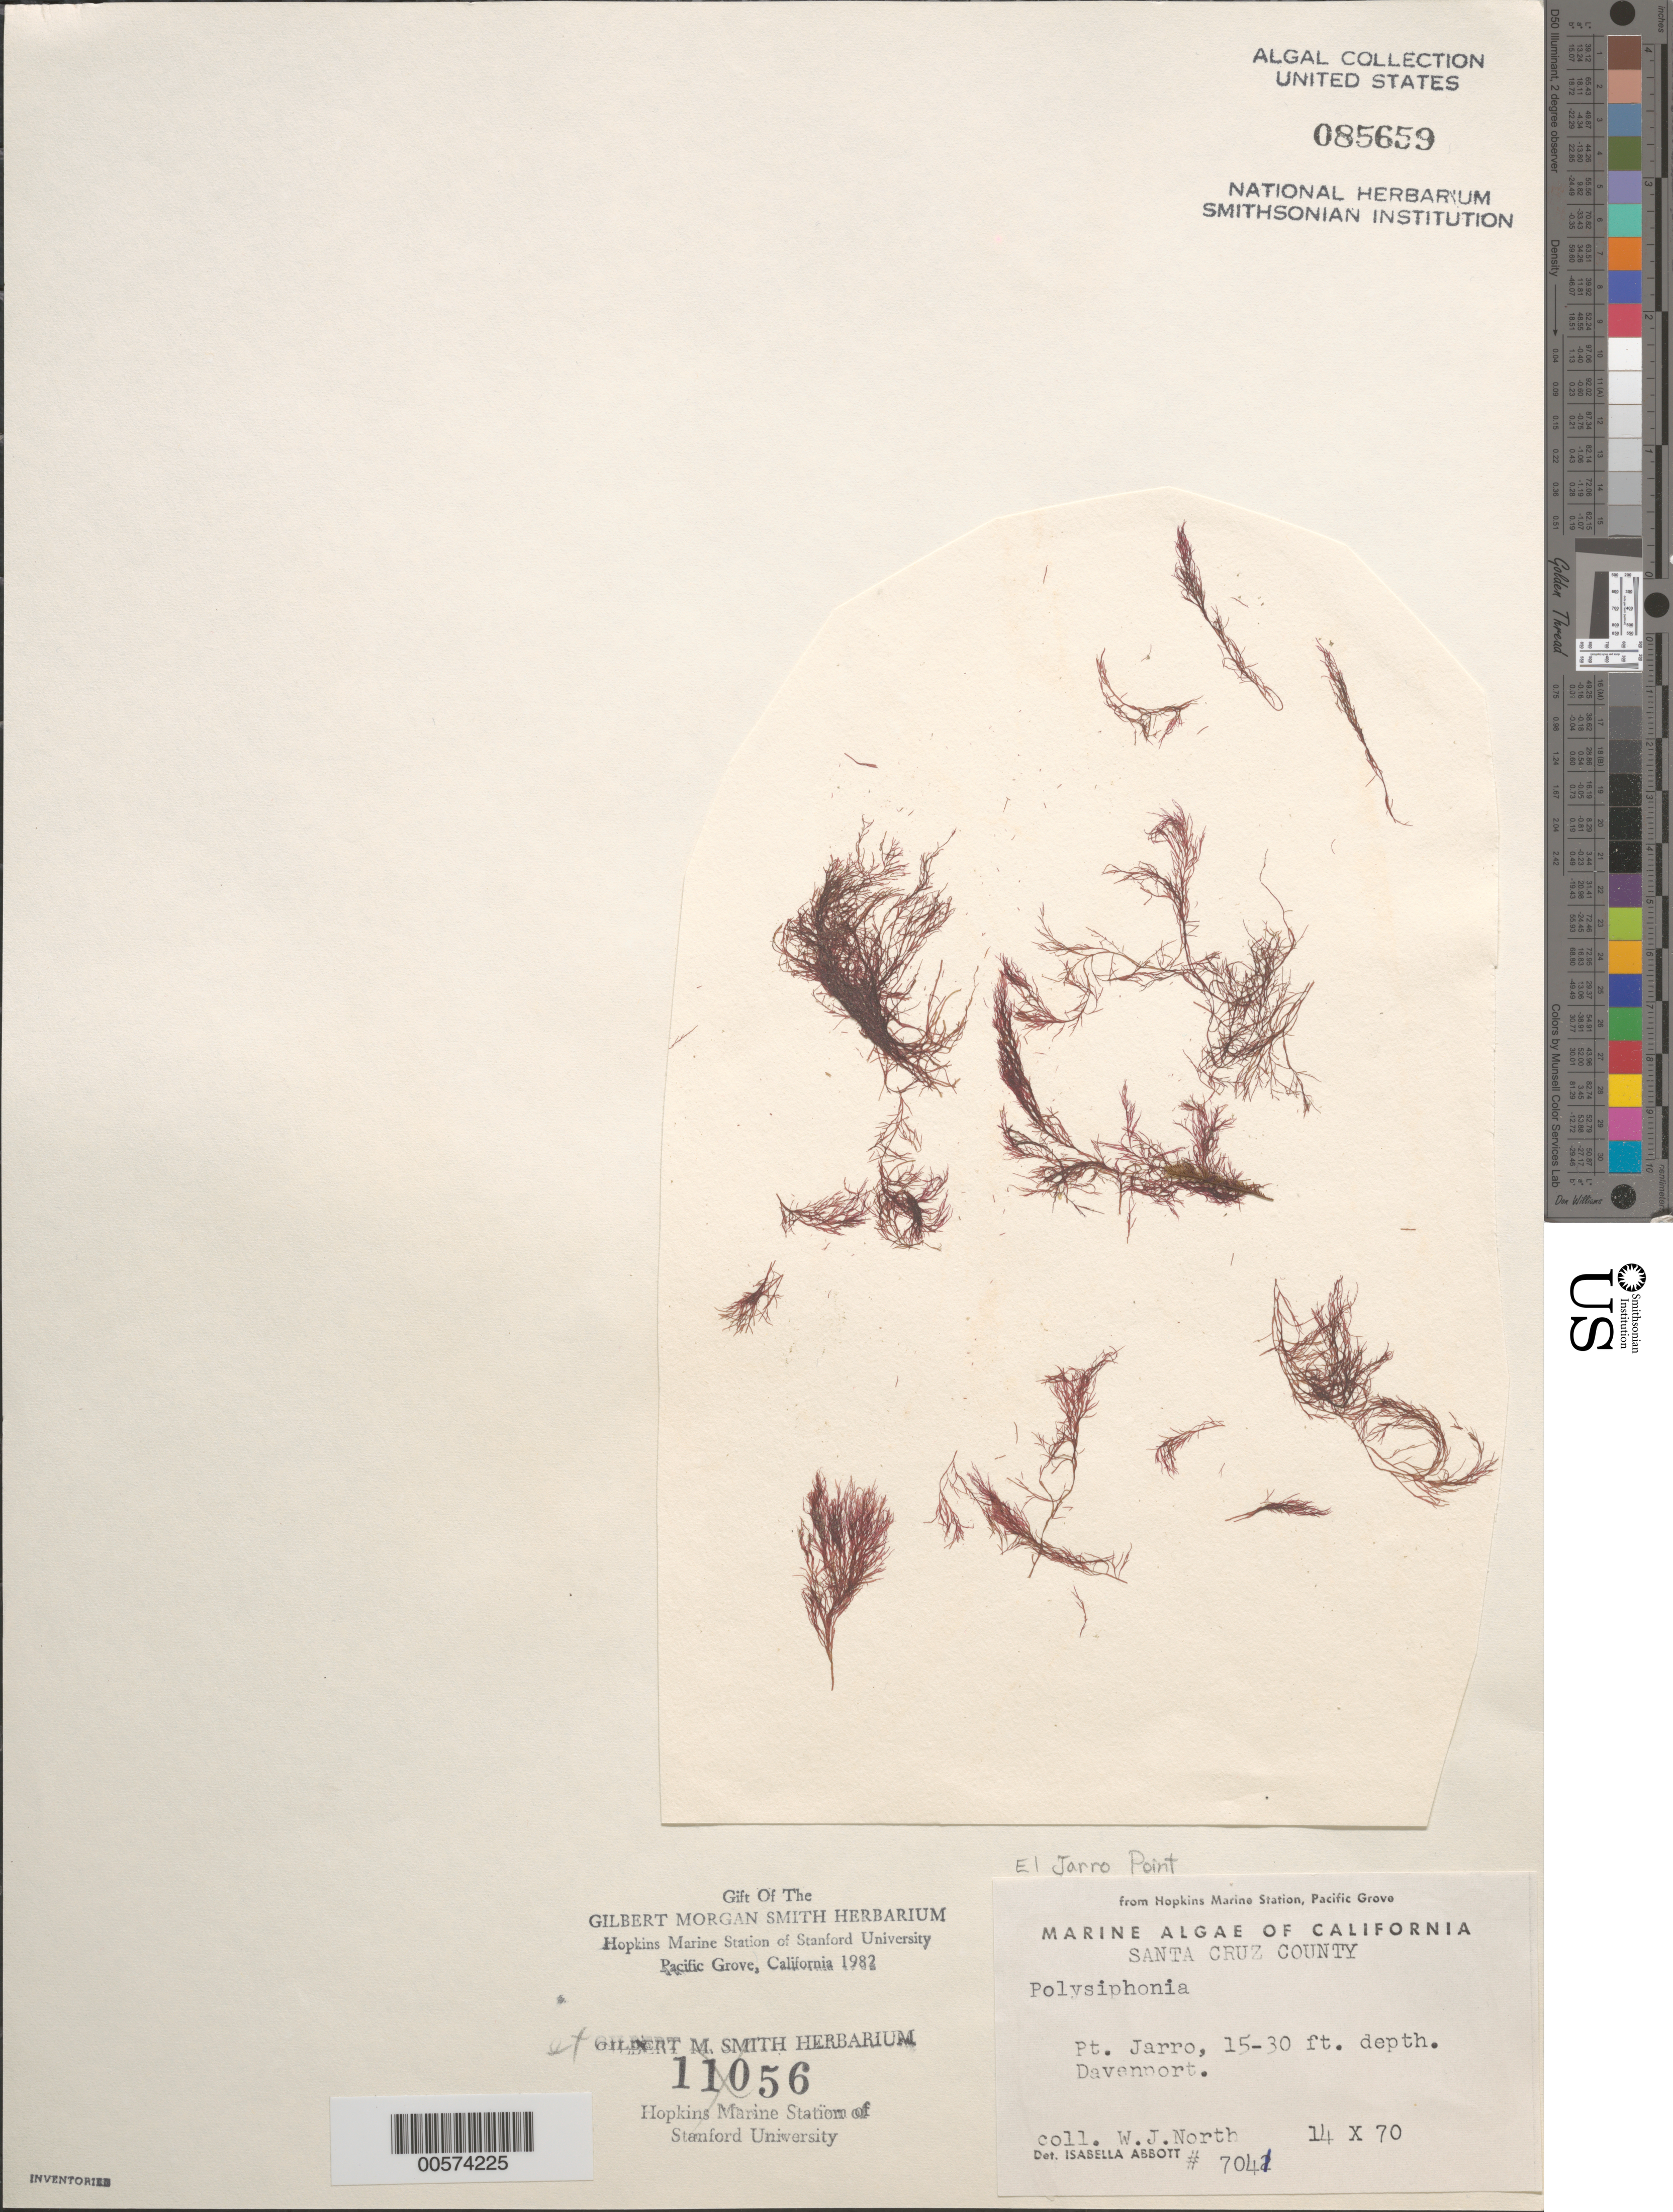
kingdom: Plantae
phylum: Rhodophyta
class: Florideophyceae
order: Ceramiales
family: Rhodomelaceae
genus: Polysiphonia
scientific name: Polysiphonia sp.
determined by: Abbott, Isabella A.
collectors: W. North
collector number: IAA 7041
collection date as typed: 14 Oct 1970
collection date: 1970-10-14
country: United States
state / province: California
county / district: Santa Cruz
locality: El Jarro Point (Pt. Jarro), Davenport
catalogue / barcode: US 85659